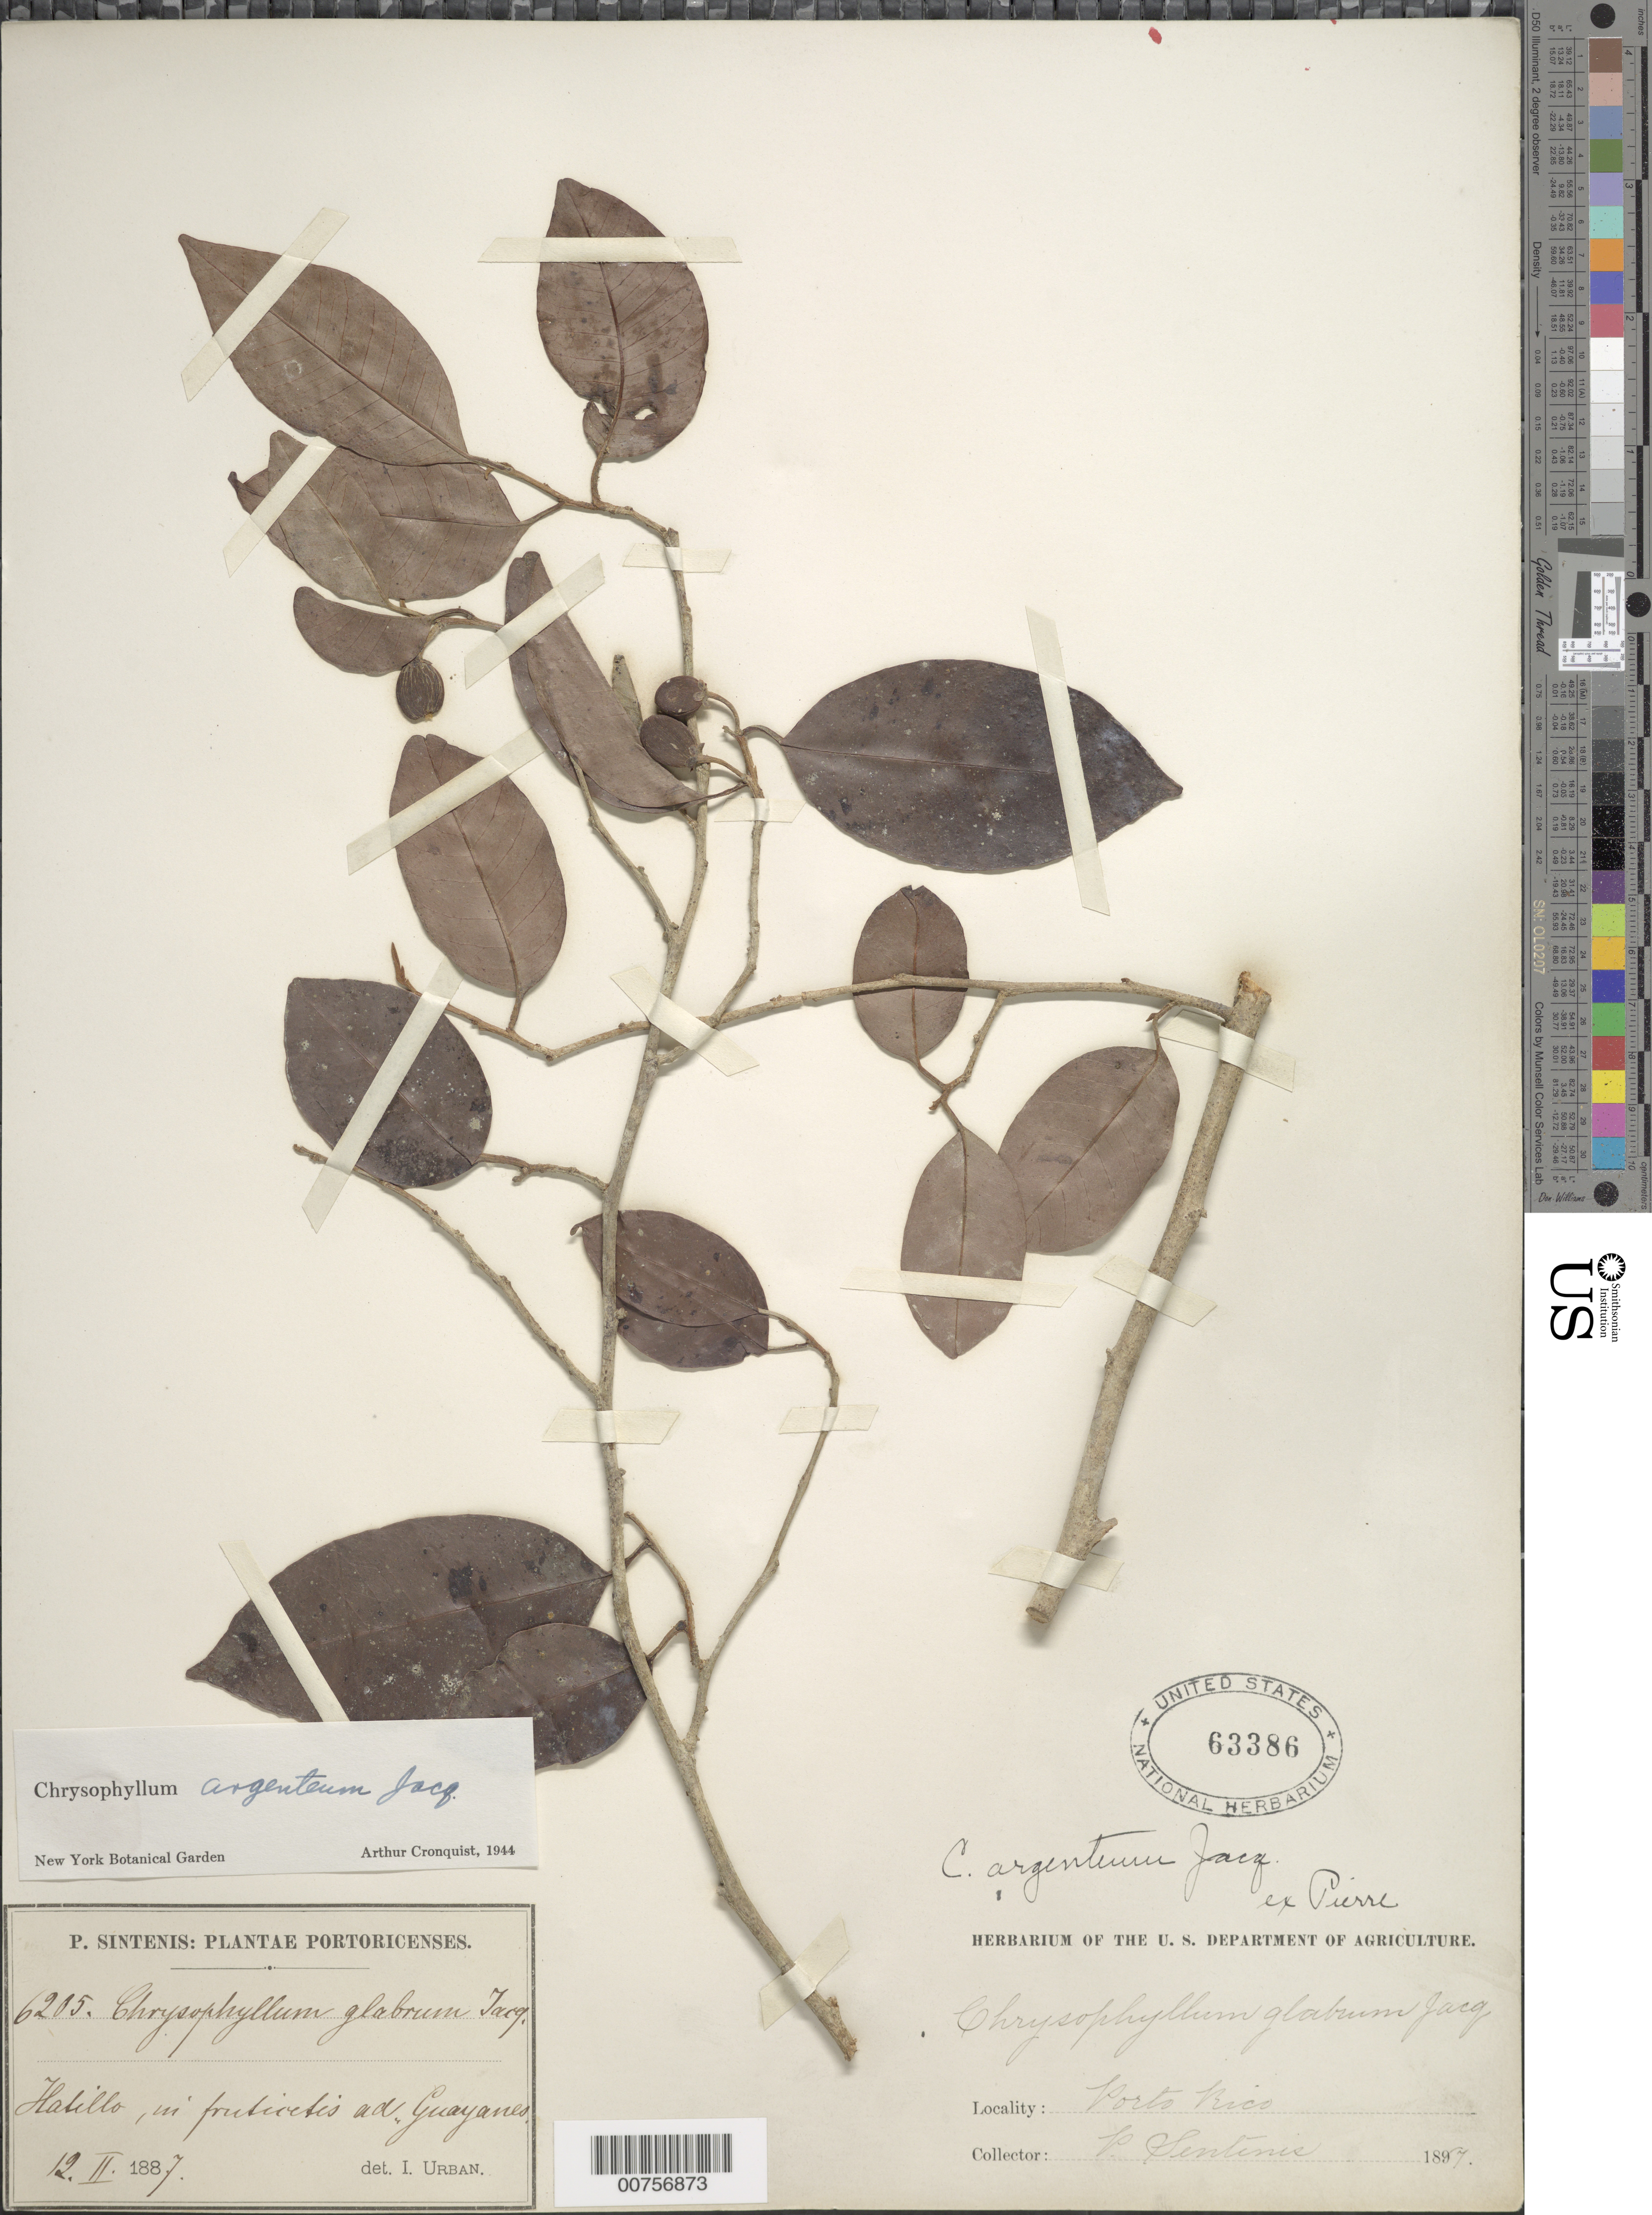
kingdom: Plantae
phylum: Tracheophyta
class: Magnoliopsida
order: Ericales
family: Sapotaceae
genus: Chrysophyllum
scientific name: Chrysophyllum argenteum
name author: Jacq.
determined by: Cronquist, A. J.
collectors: P. Sintenis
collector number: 6205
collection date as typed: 12 Feb 1887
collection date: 1887-02-12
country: Puerto Rico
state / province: Hatillo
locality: Hatillo, in fruticetis ad Guayanes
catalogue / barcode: US 63386